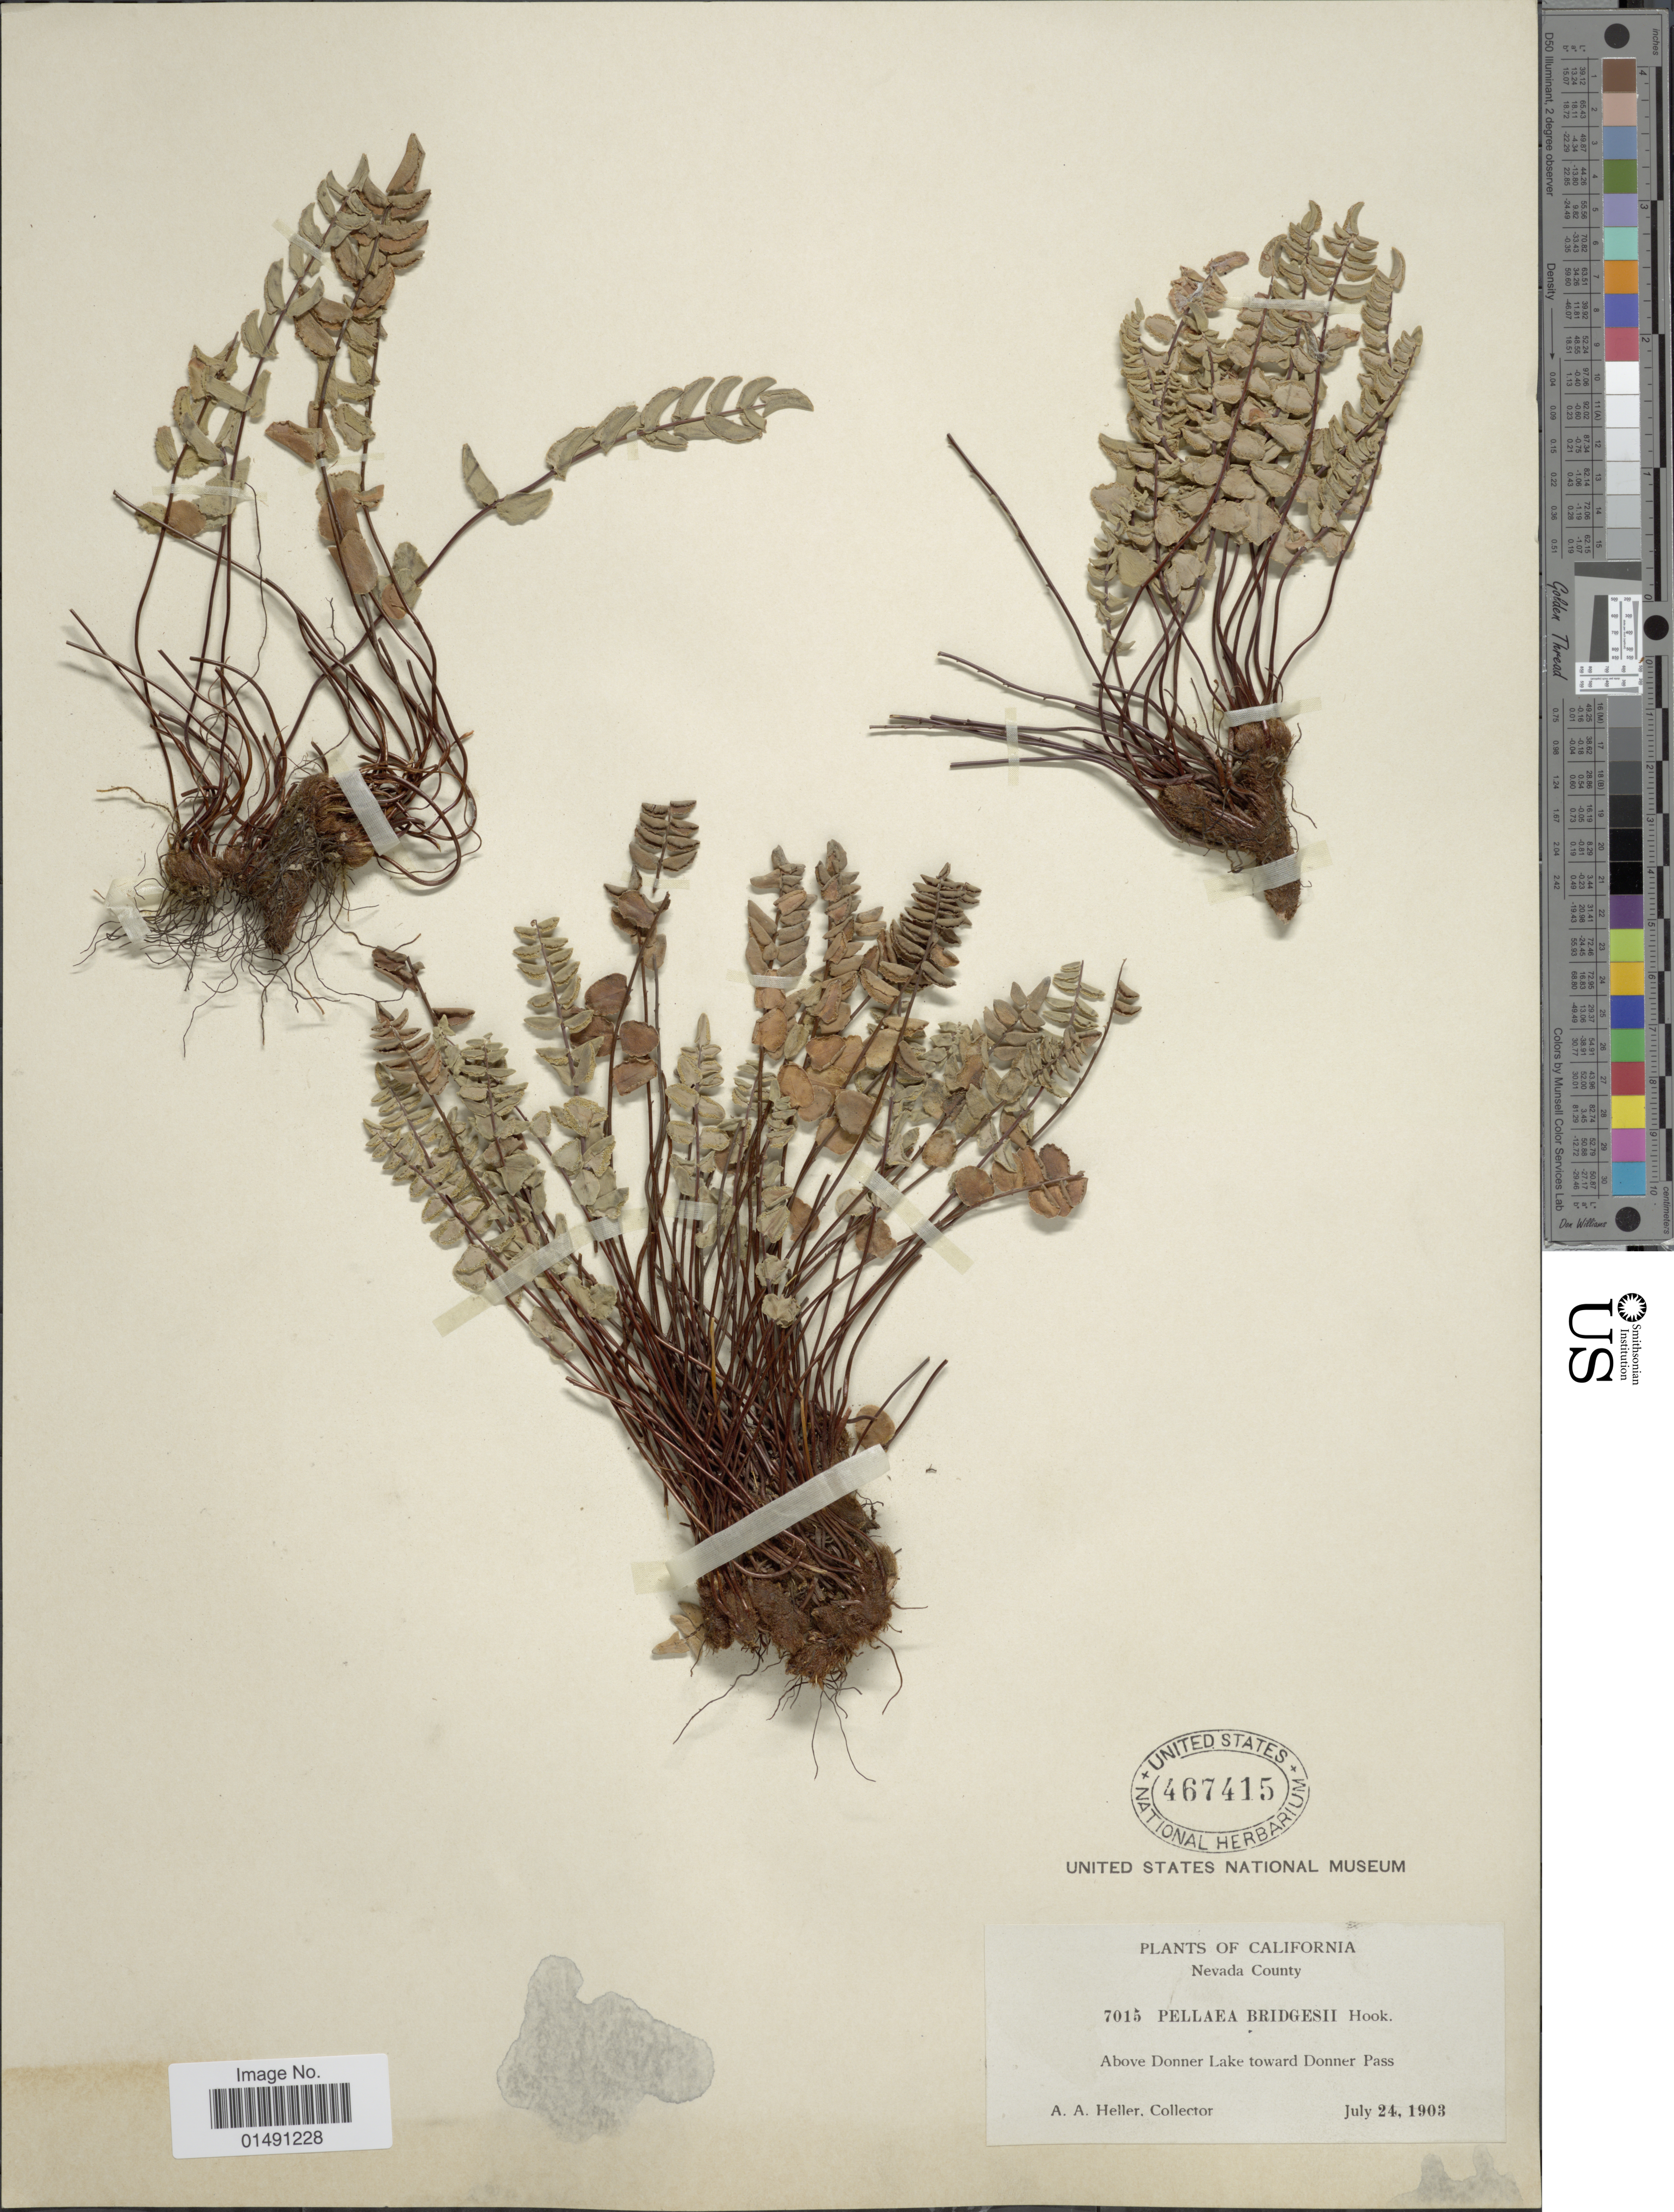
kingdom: Plantae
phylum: Tracheophyta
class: Polypodiopsida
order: Polypodiales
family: Pteridaceae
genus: Pellaea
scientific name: Pellaea bridgesii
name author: Hook.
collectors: A. A. Heller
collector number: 7015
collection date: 1903-07-24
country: United States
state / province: Nevada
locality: Above Donner Lake towrd Donner Pass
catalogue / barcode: US 467415